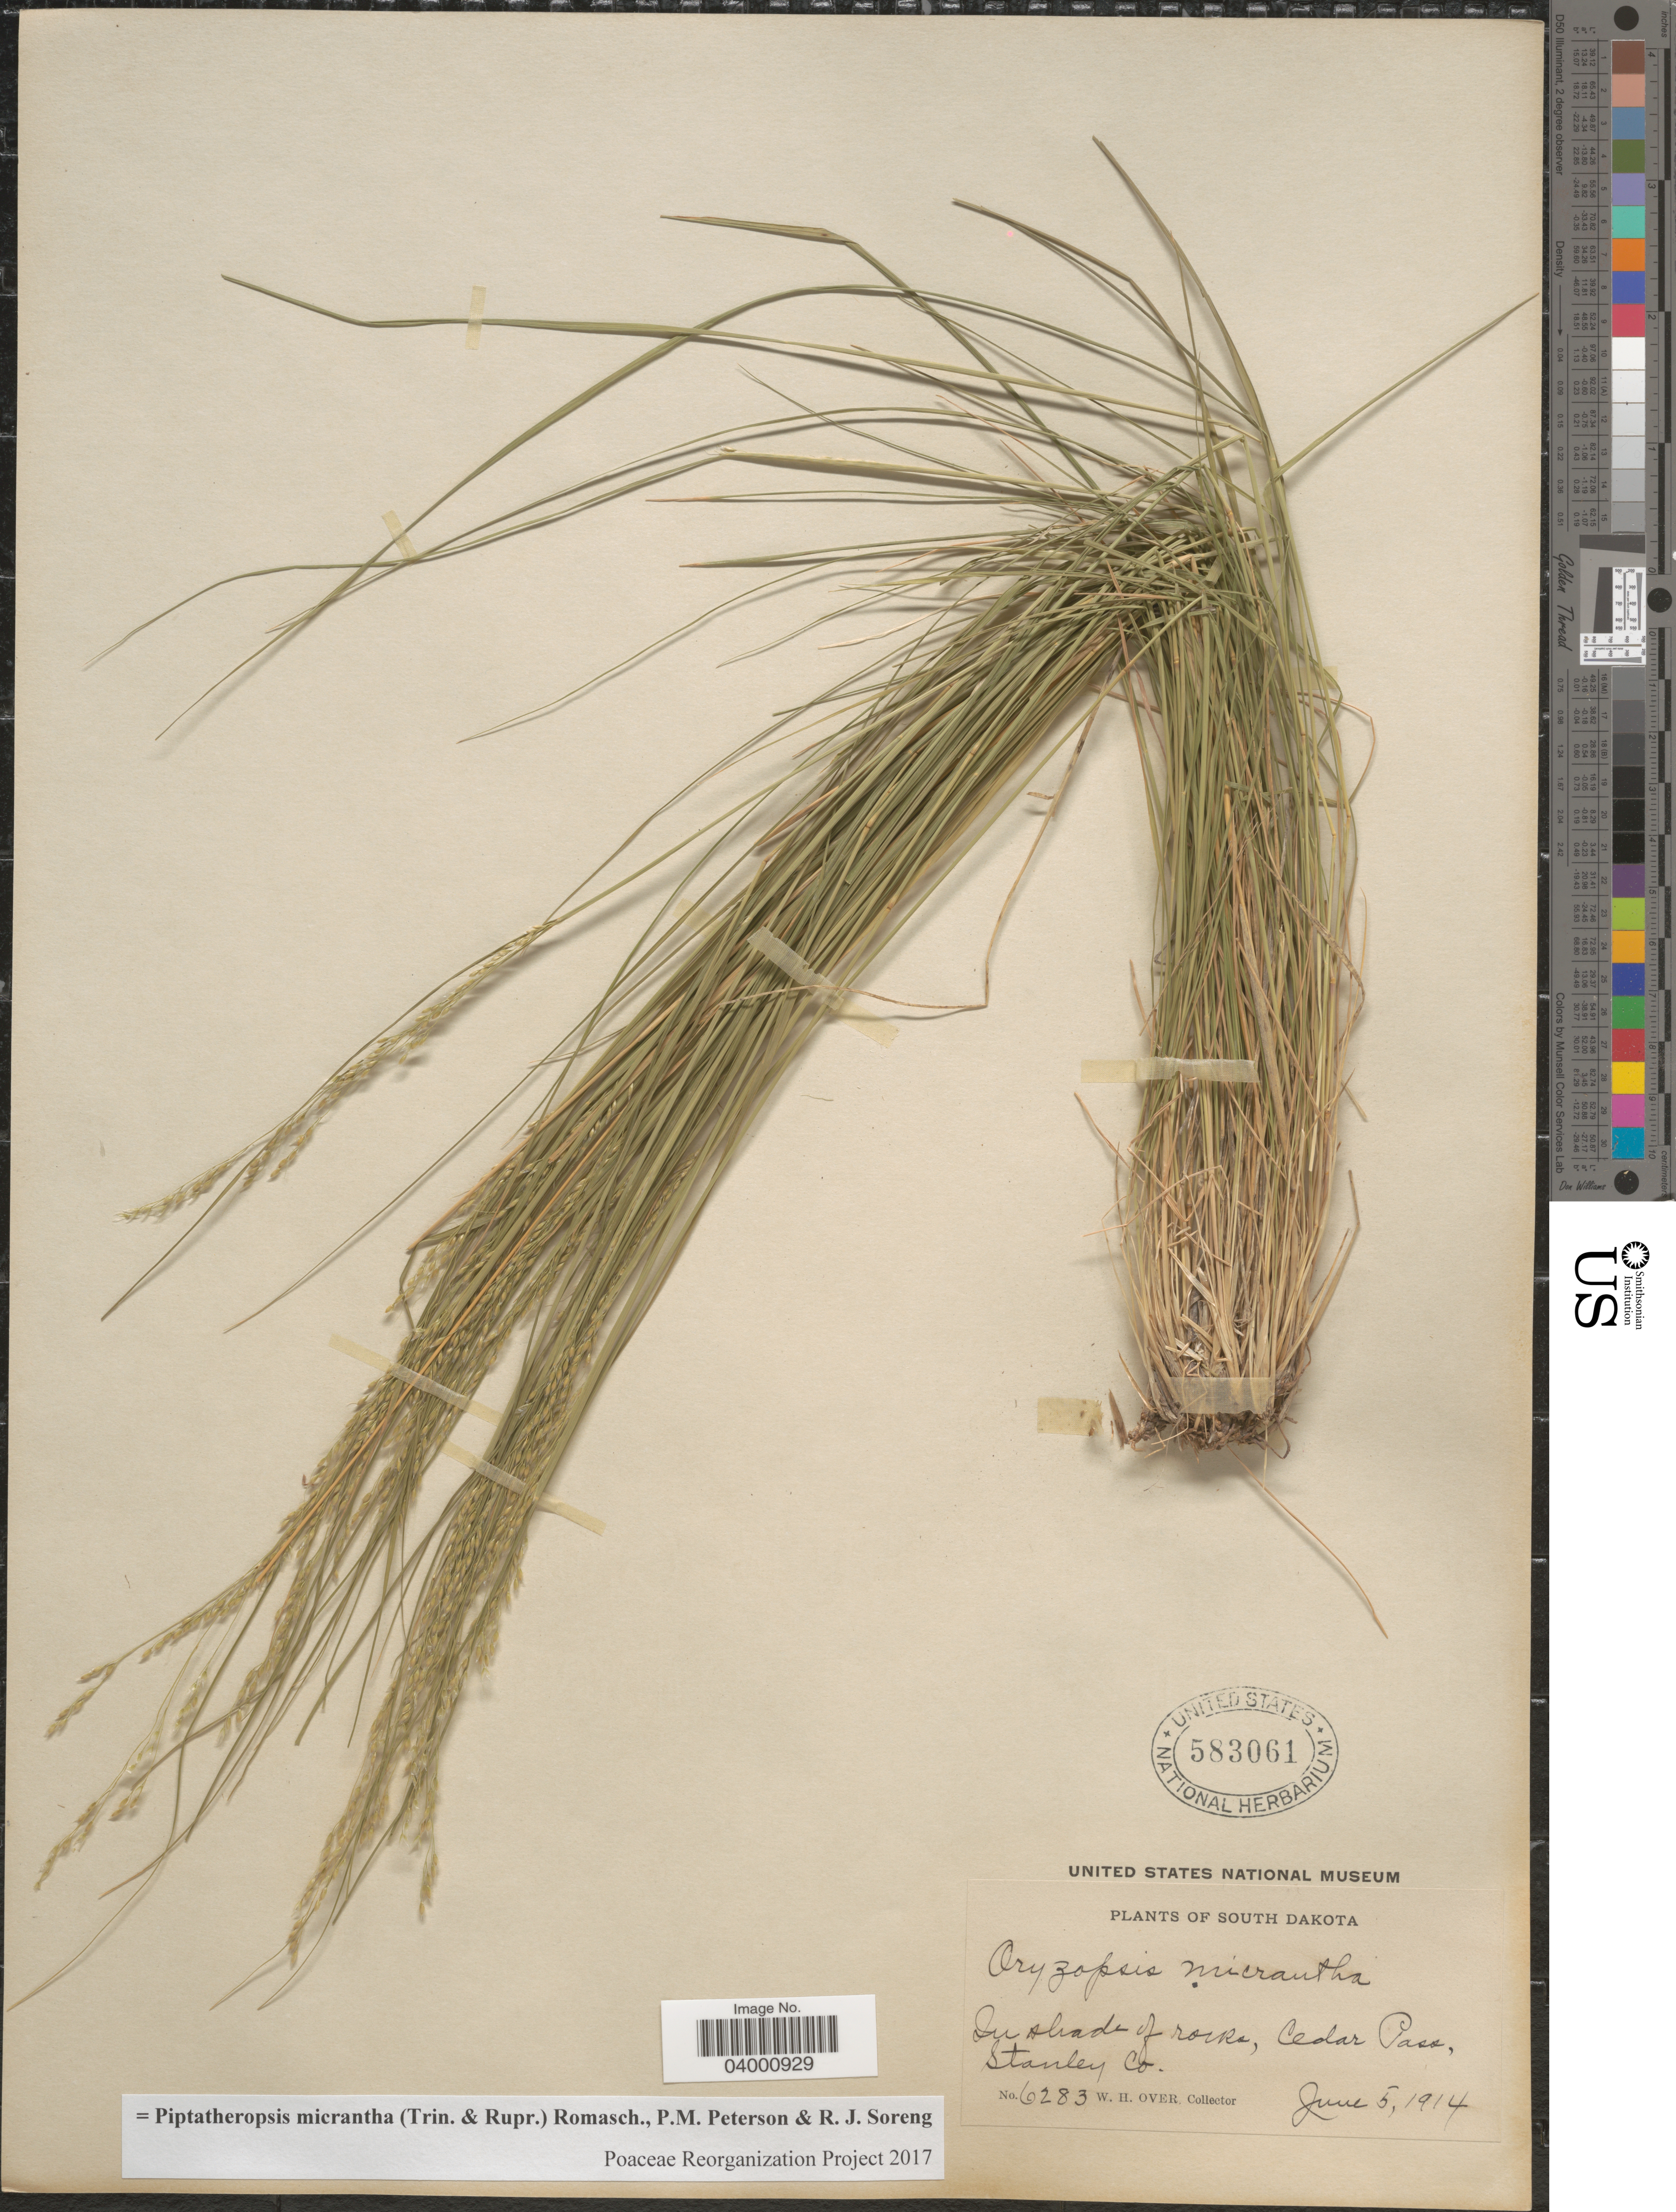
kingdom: Plantae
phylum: Tracheophyta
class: Liliopsida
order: Poales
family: Poaceae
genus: Piptatheropsis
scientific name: Piptatheropsis micrantha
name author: (Trin. & Rupr.) Romasch.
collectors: W. Over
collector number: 6283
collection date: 1914-06-05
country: United States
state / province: South Dakota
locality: In shade of rocks, Cedar Pass, Stanley Co.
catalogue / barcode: US 583061